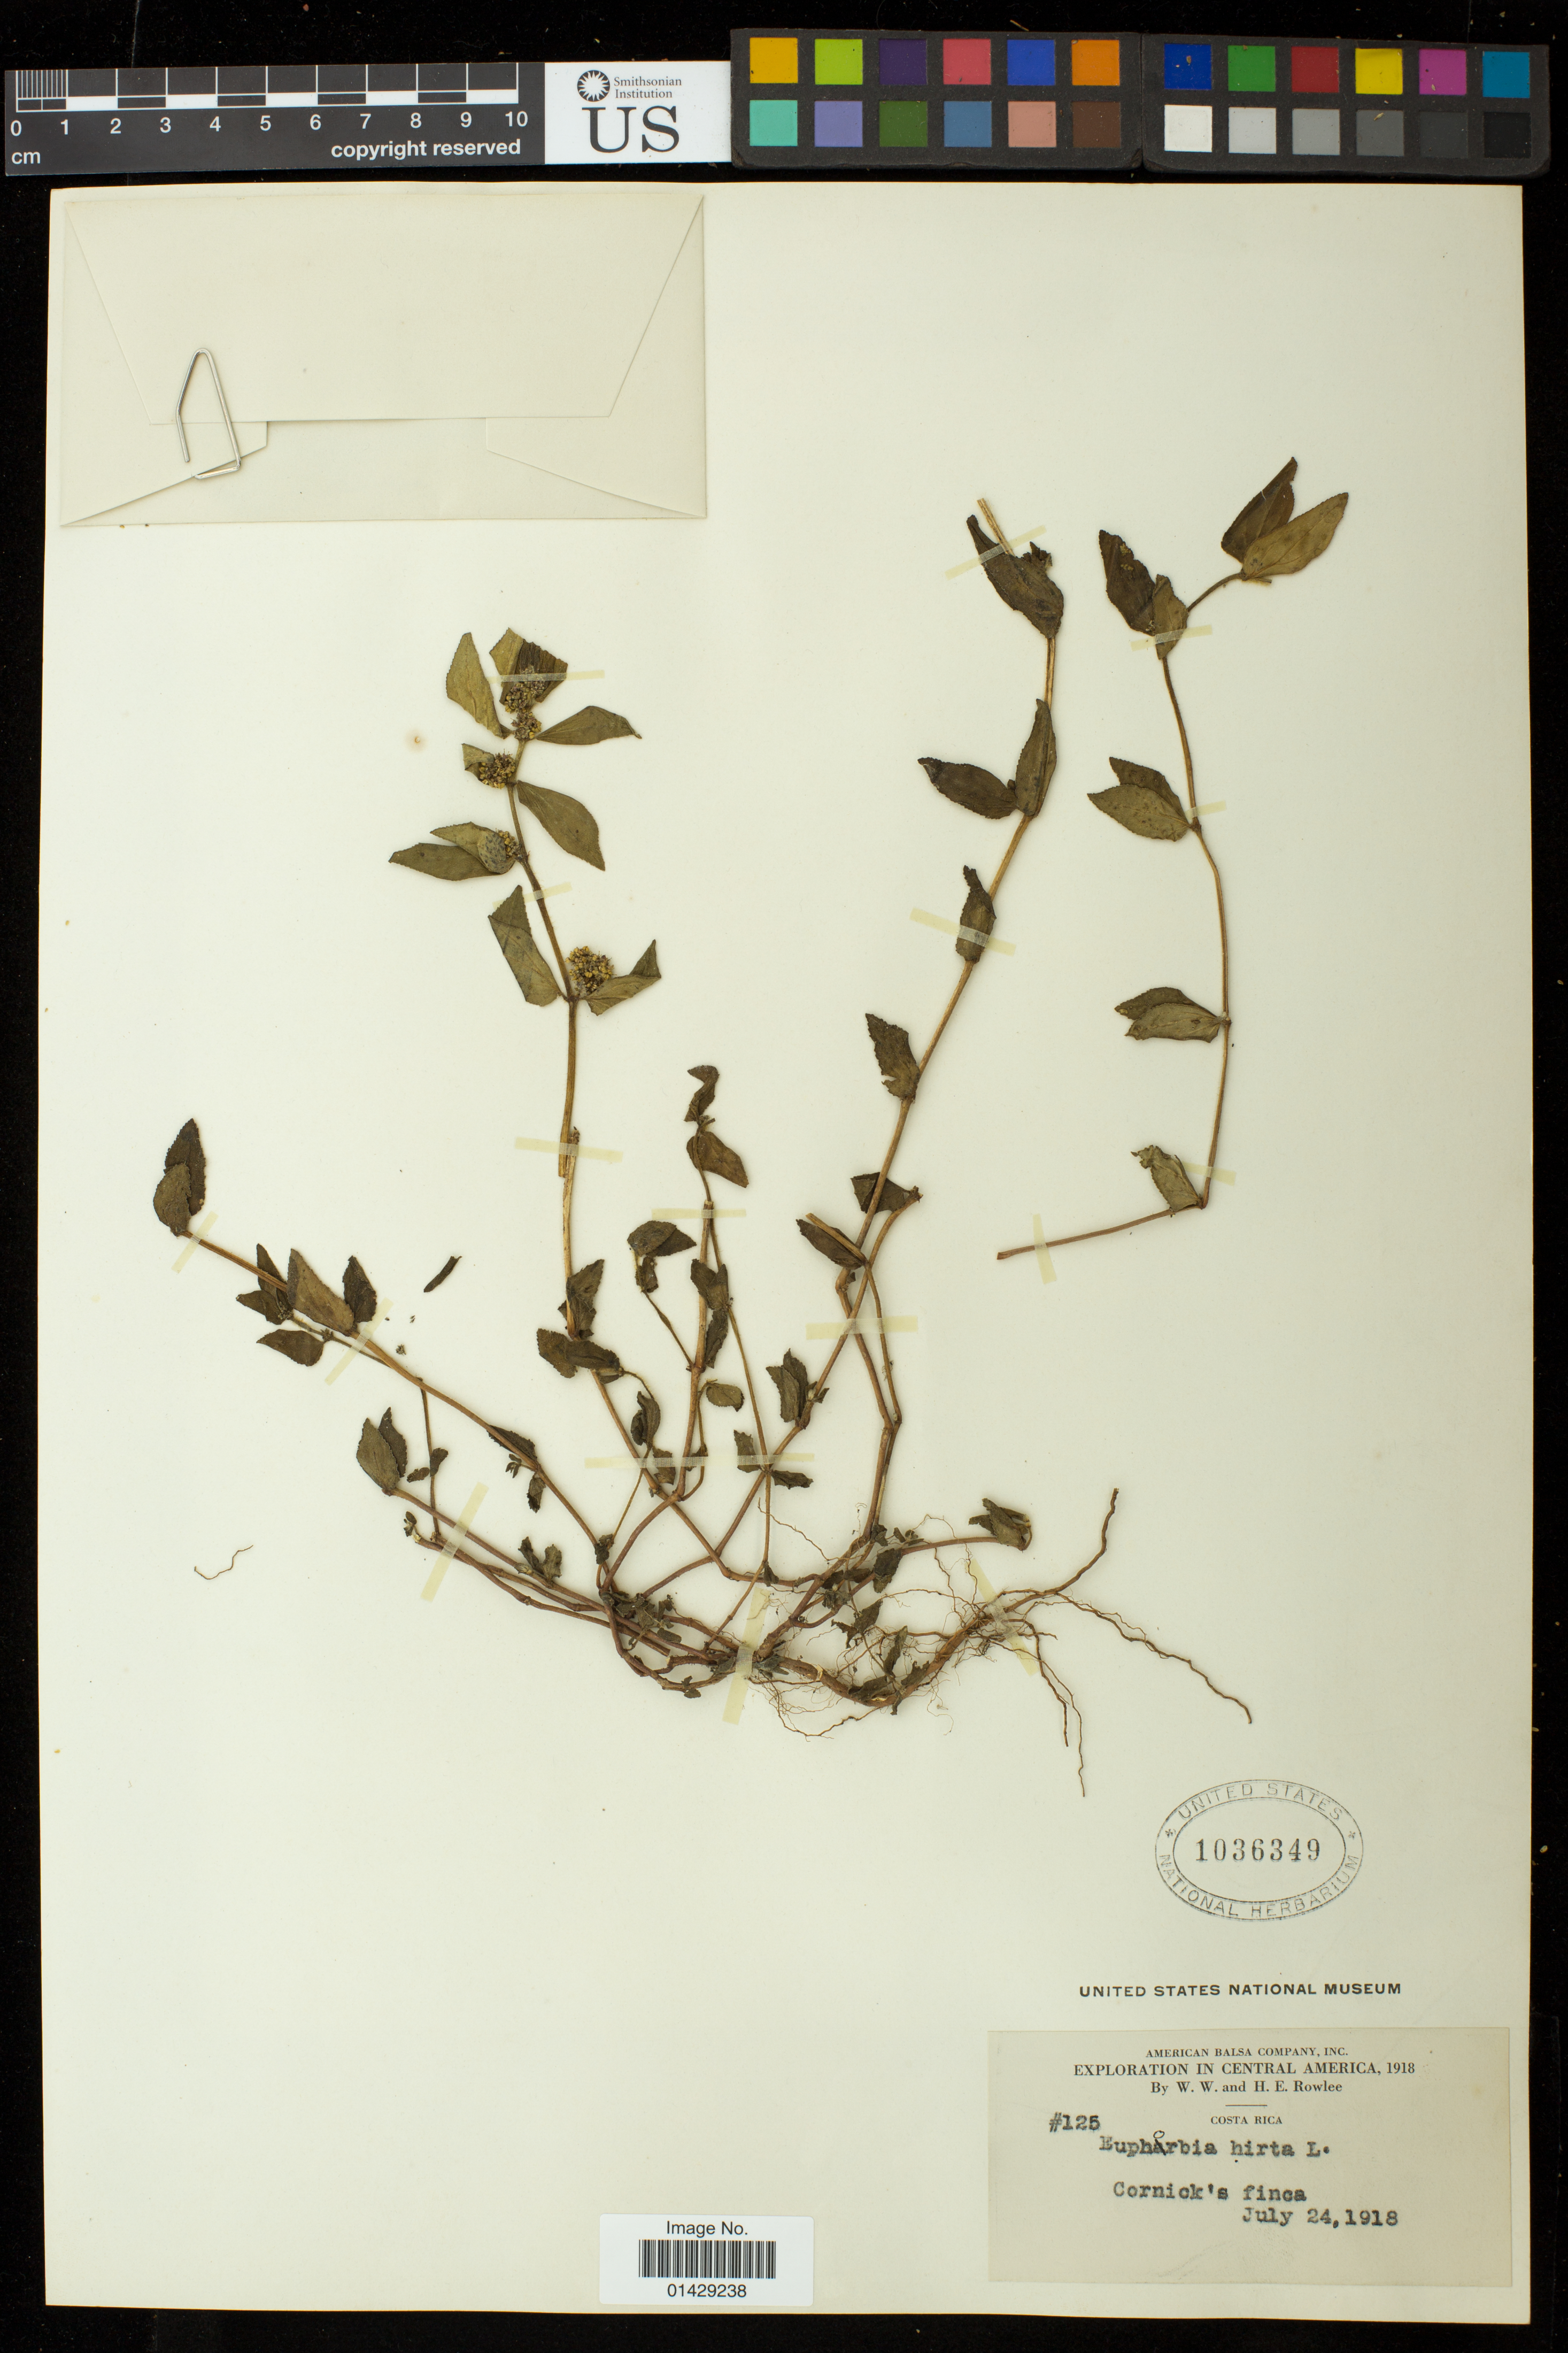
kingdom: Plantae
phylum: Tracheophyta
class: Magnoliopsida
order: Malpighiales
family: Euphorbiaceae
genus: Euphorbia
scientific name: Euphorbia hirta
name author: L.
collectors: W. W. Rowlee & H. E. Rowlee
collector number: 125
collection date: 1918-07-24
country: Costa Rica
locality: Cornick's finca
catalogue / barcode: US 1036349